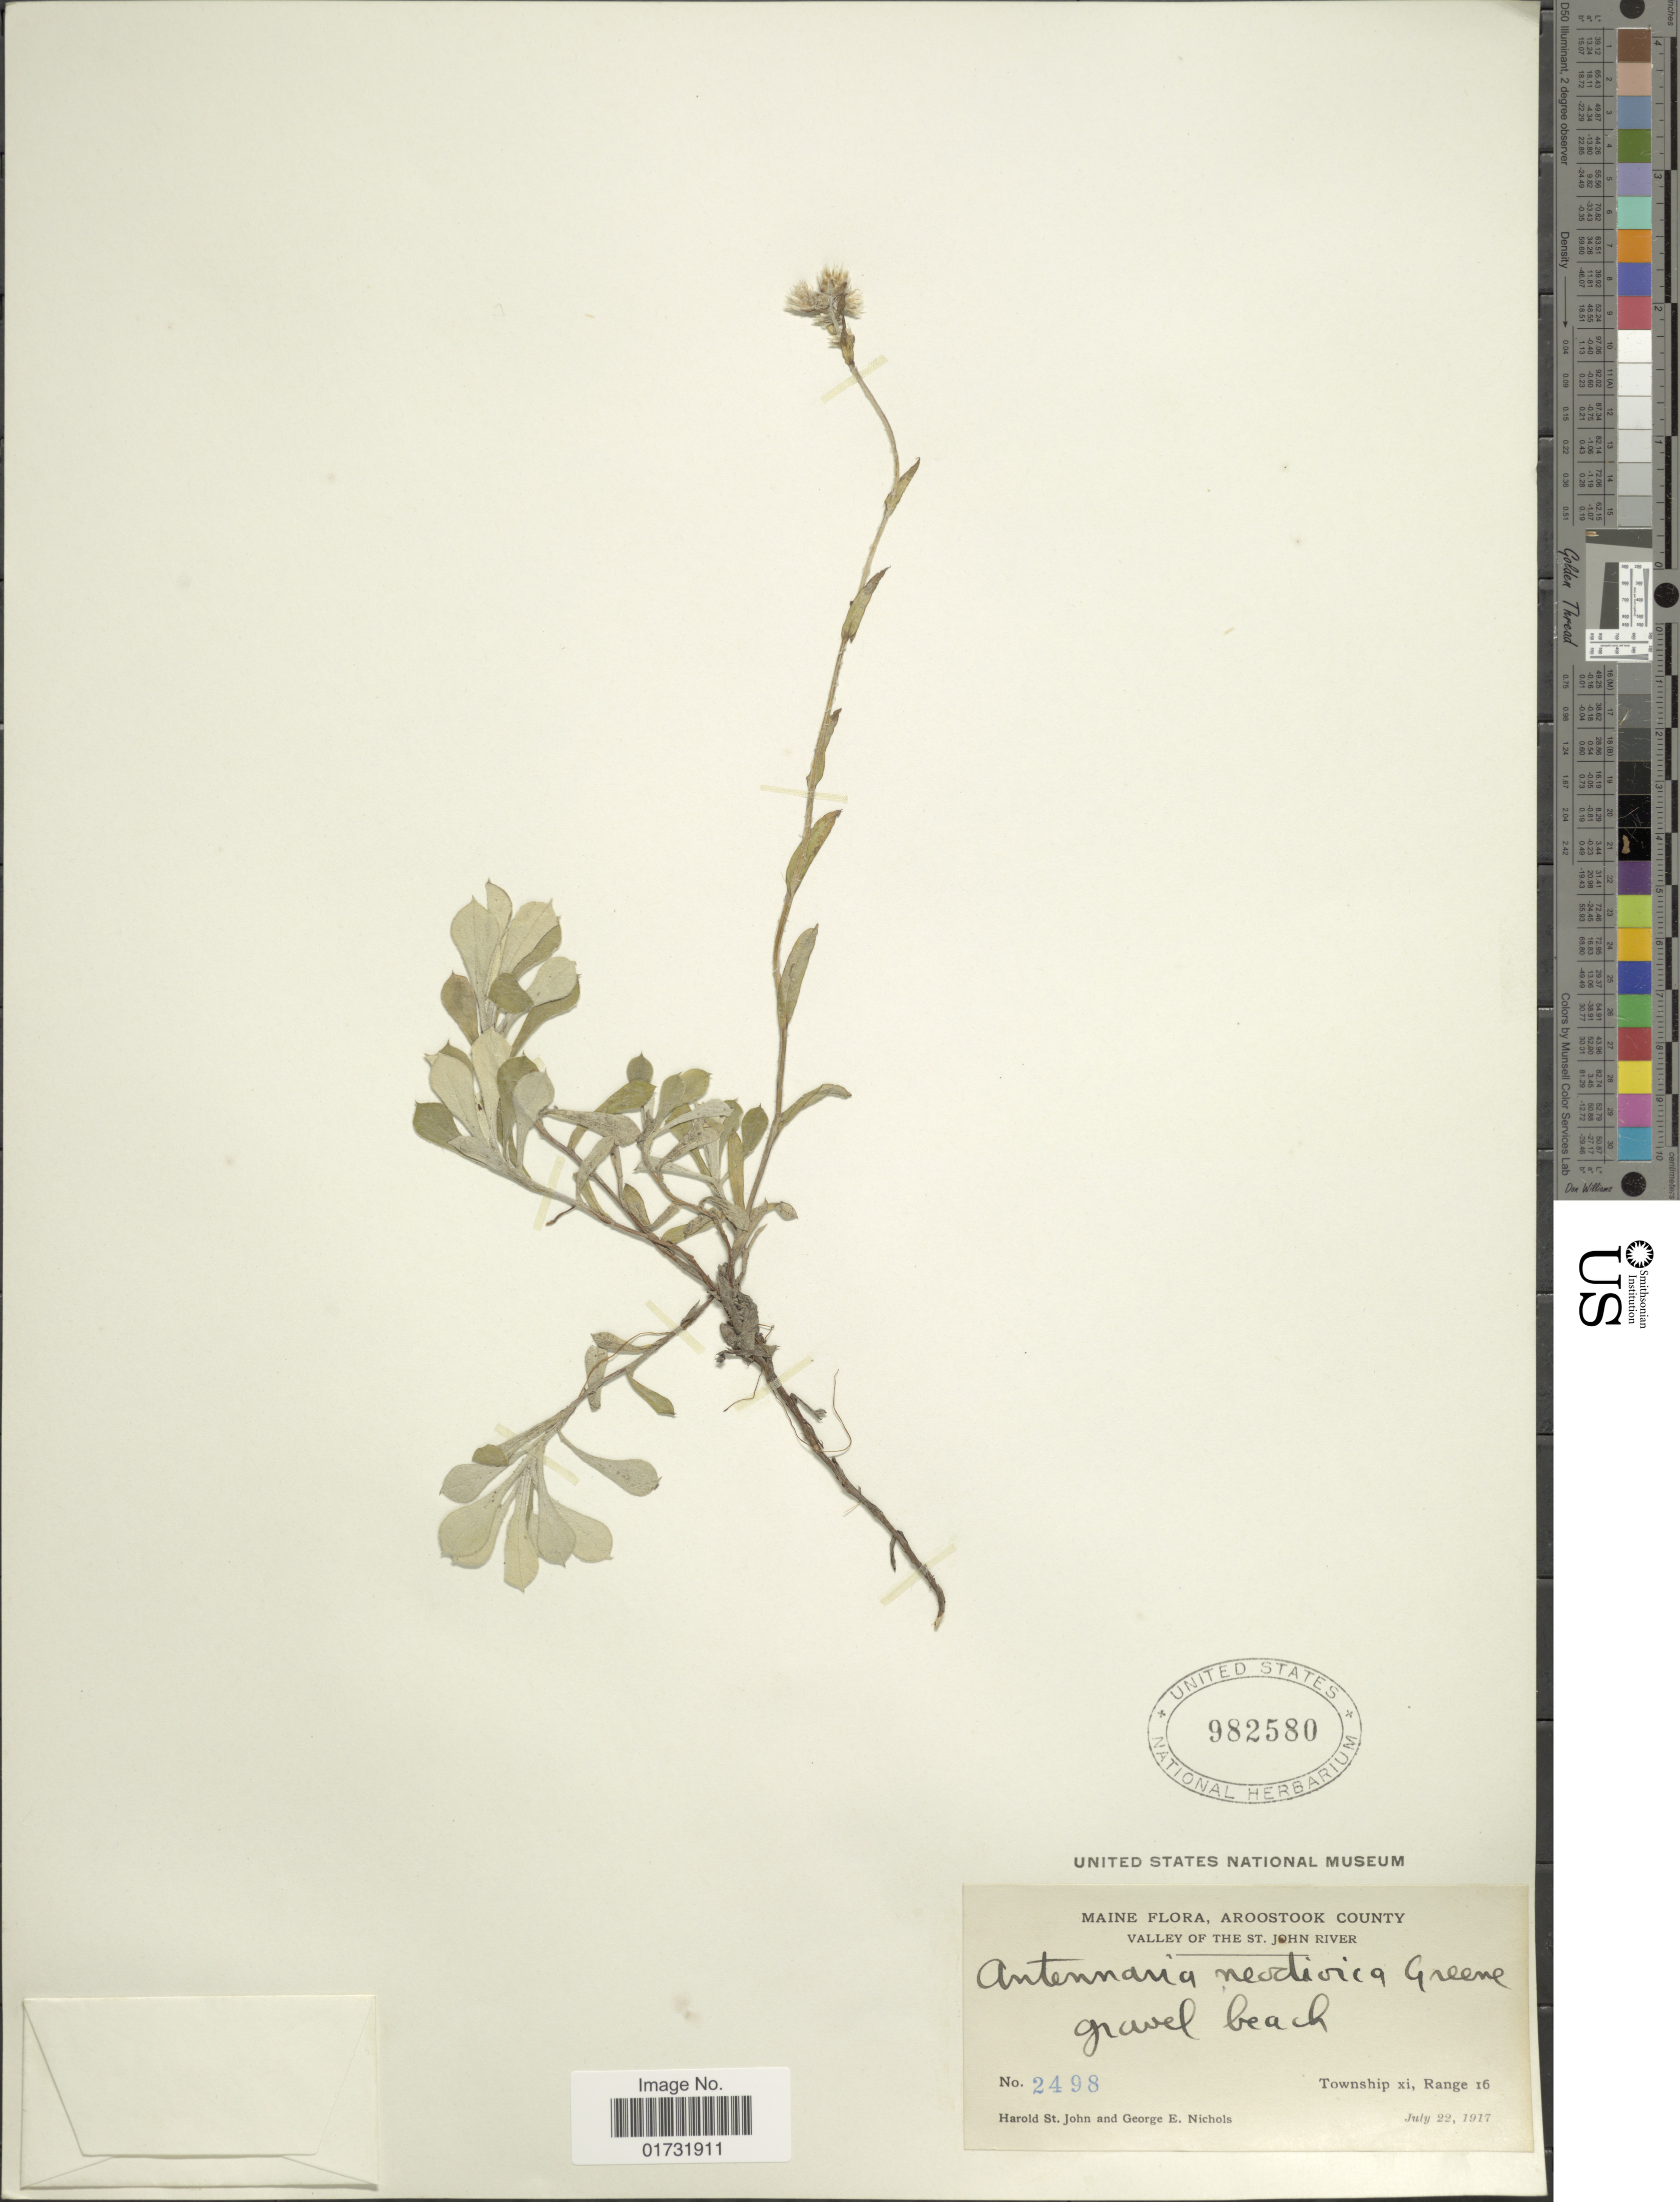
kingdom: Plantae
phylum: Tracheophyta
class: Magnoliopsida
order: Asterales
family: Asteraceae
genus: Antennaria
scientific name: Antennaria neodioica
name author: Greene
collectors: H. St. John & G. E. Nichols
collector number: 2498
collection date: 1917-07-22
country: United States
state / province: Maine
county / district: Aroostook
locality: Valley of the St. John River. Township xi, Range 16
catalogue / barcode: US 982580